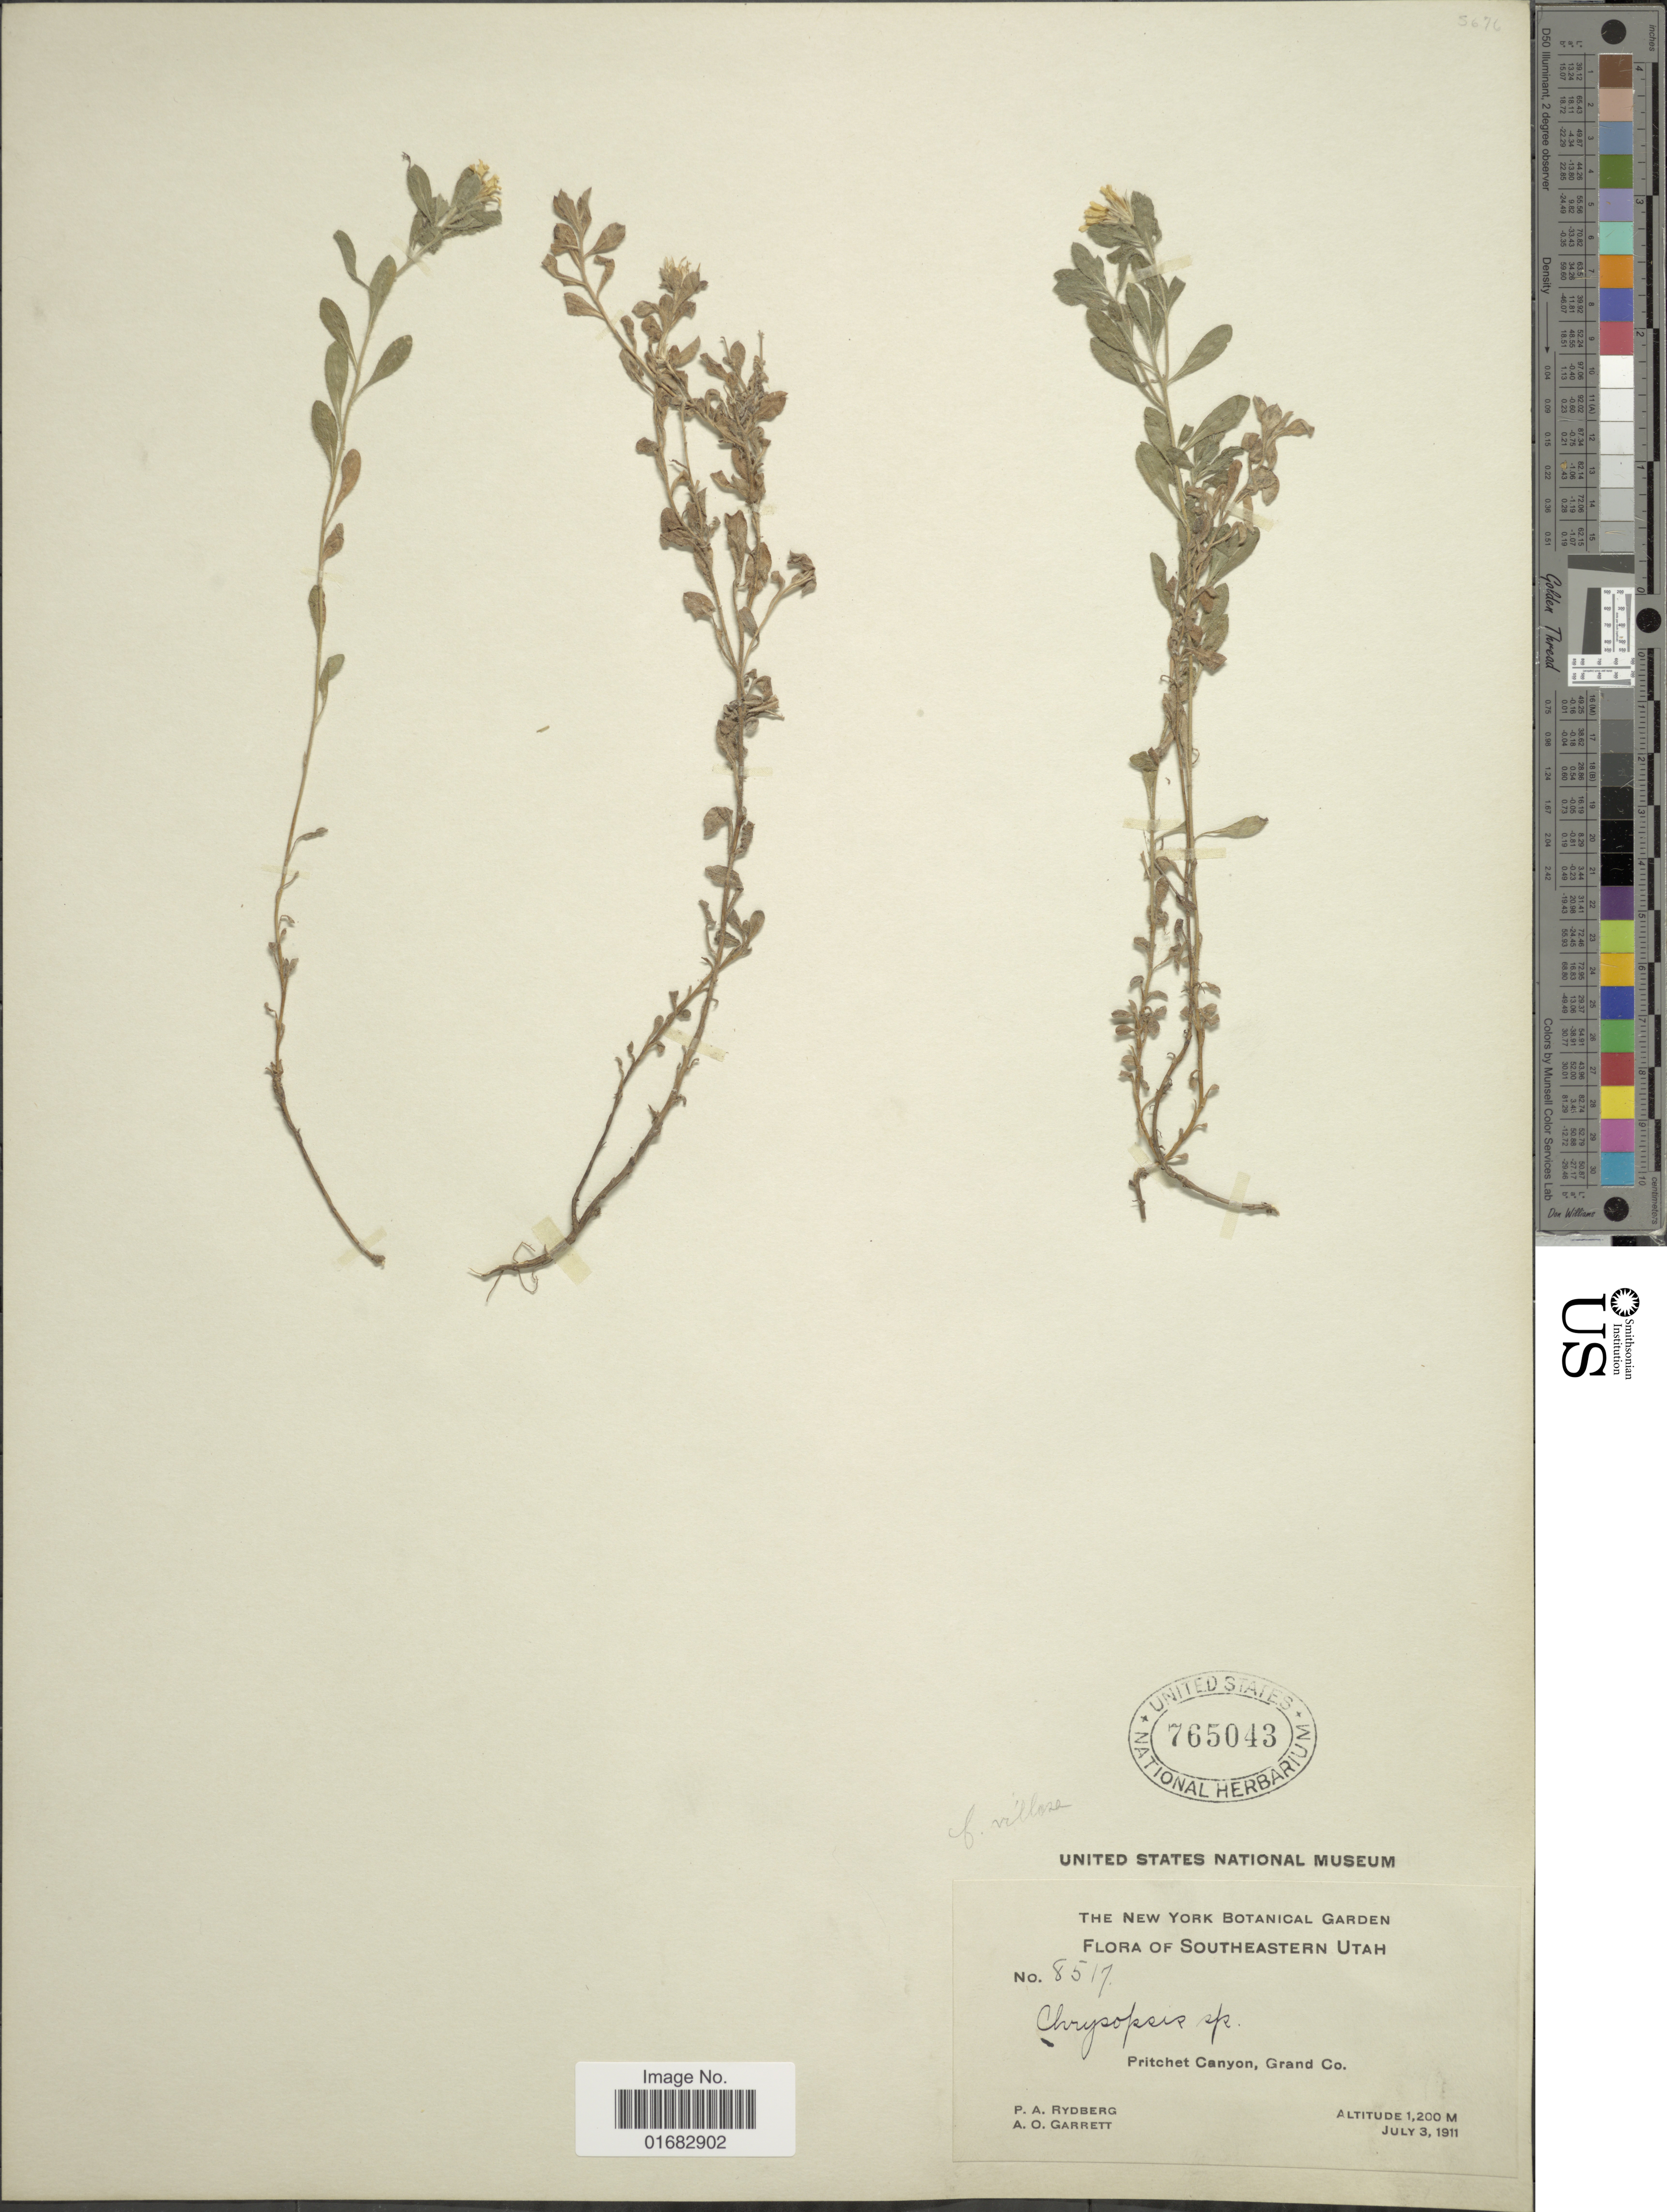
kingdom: Plantae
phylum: Tracheophyta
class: Magnoliopsida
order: Asterales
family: Asteraceae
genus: Heterotheca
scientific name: Heterotheca villosa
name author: (Pursh) Shinners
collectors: P. A. Rydberg & A. O. Garrett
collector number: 8517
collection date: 1911-07-03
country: United States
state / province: Utah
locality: Southeastern Utah, Pritchet Canyon, Grand Co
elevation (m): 1200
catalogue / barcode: US 765043